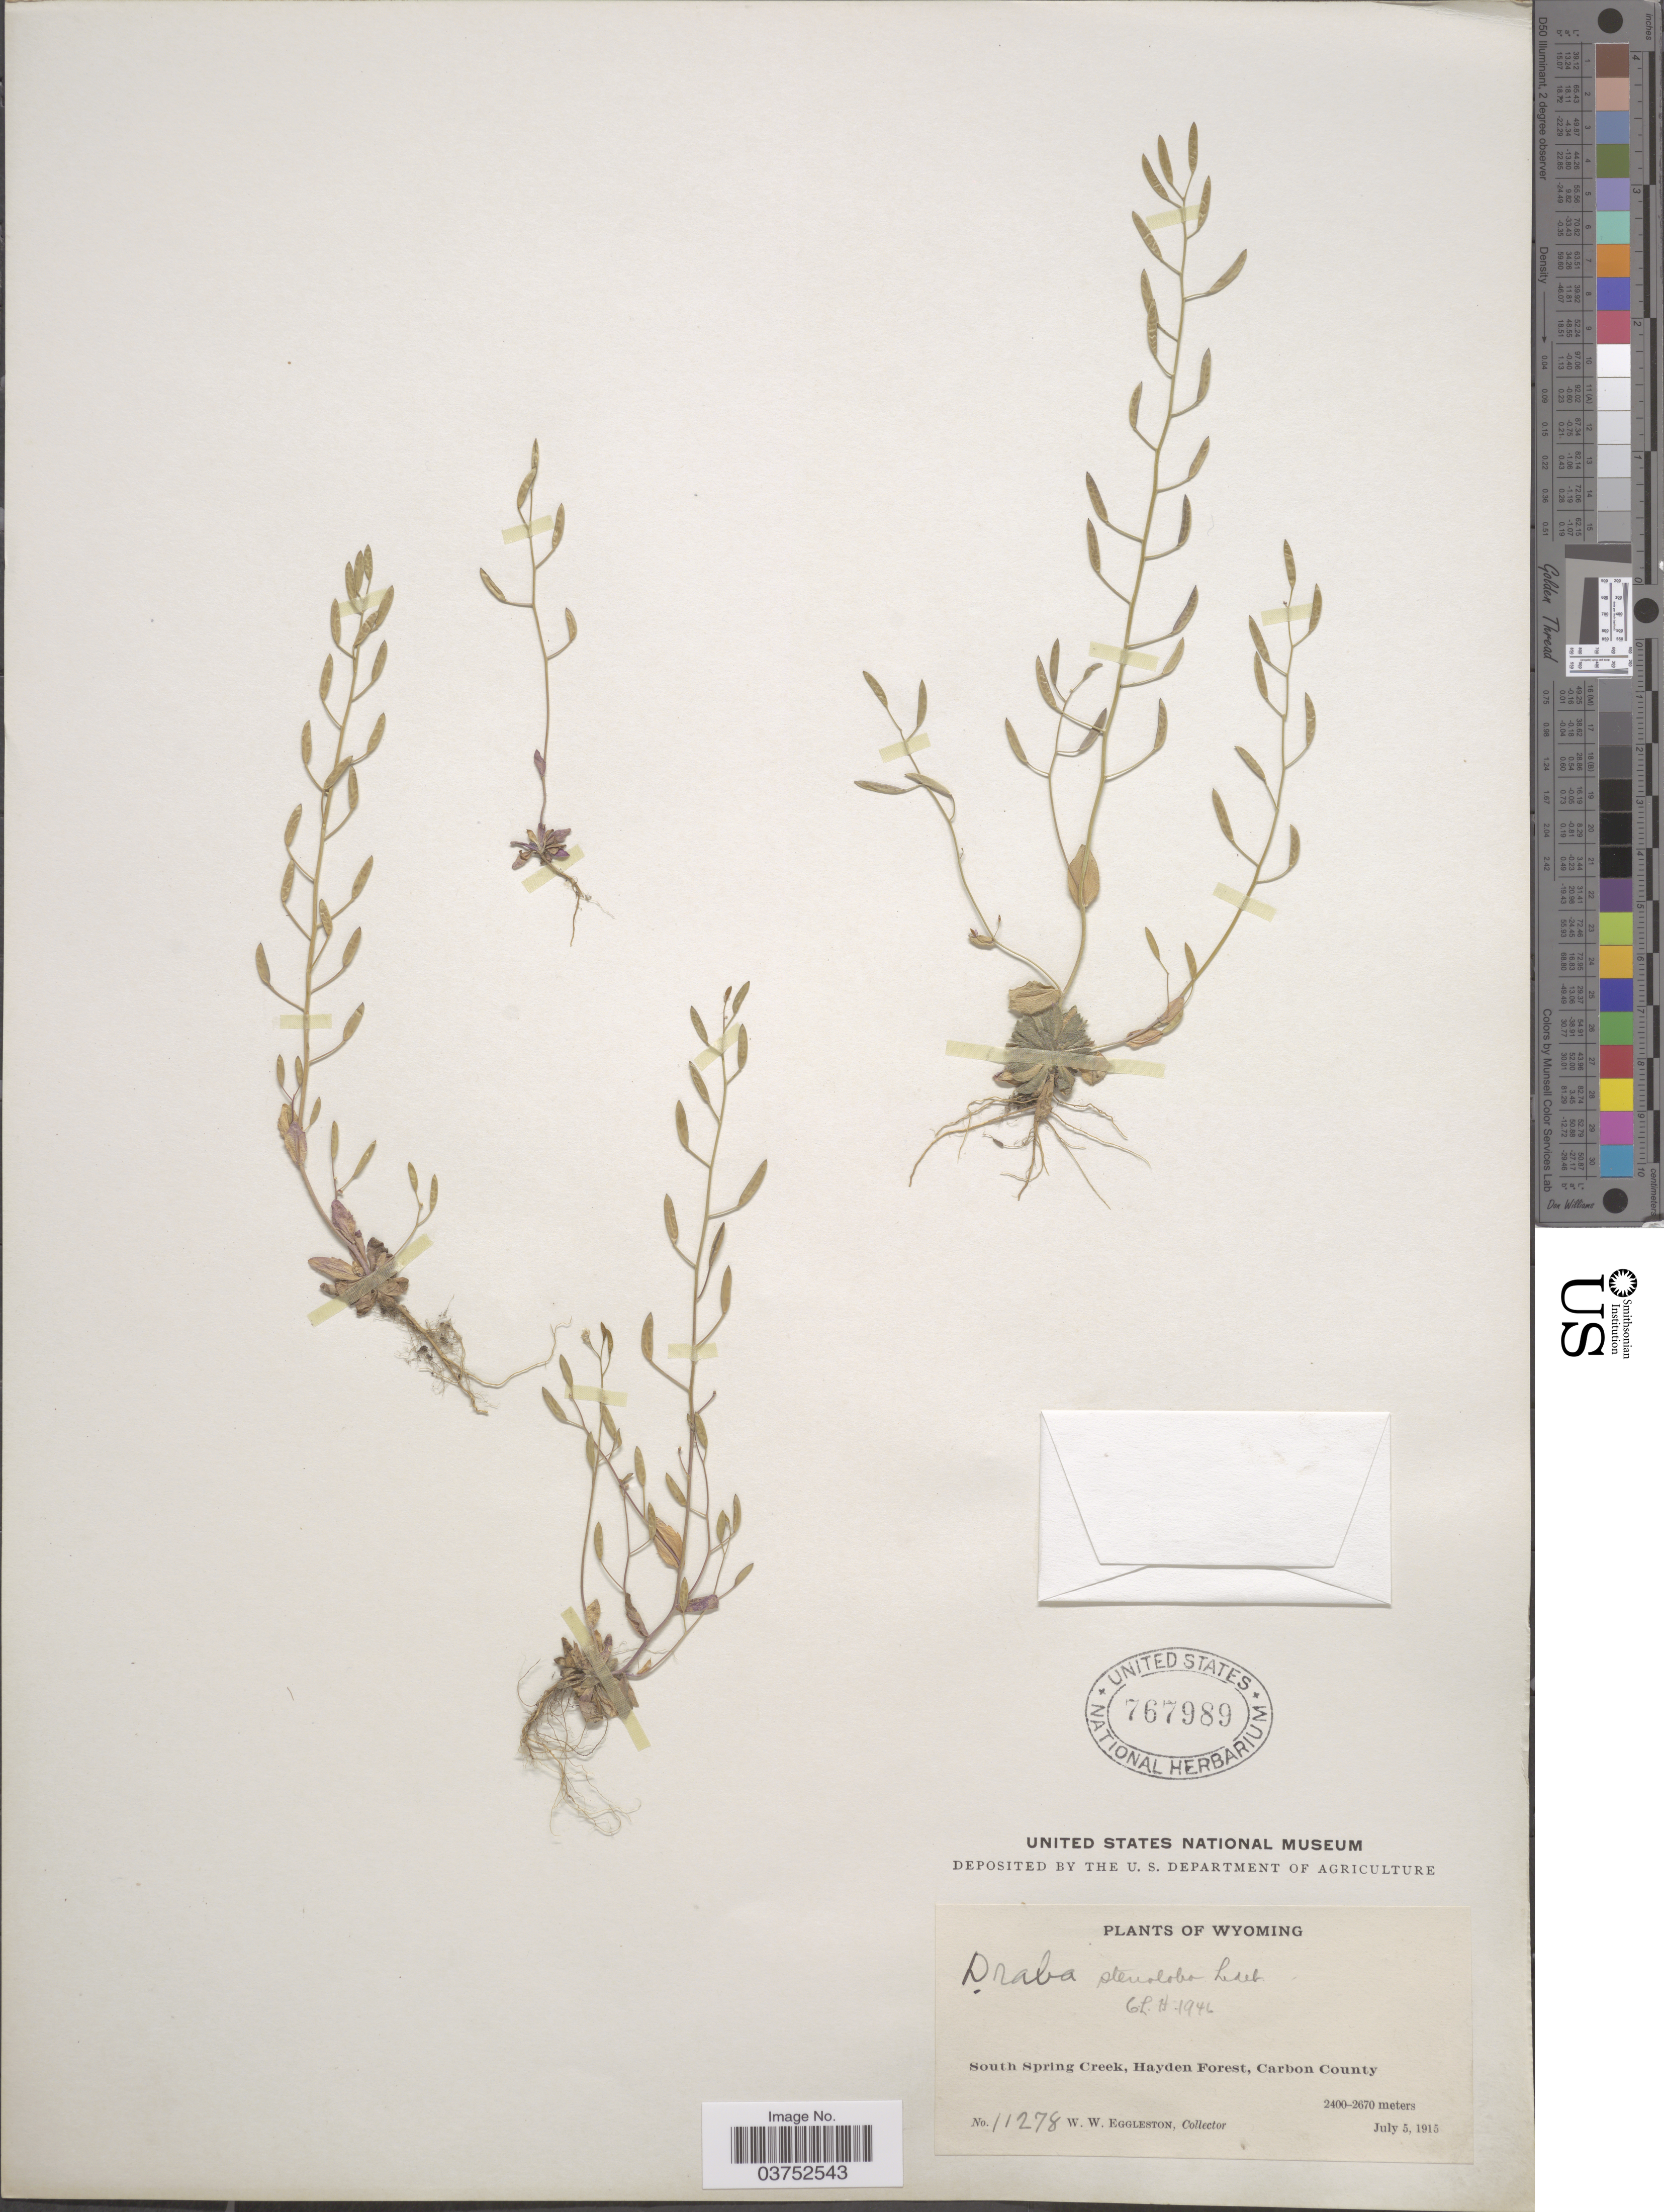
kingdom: Plantae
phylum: Tracheophyta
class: Magnoliopsida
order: Brassicales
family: Brassicaceae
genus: Draba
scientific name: Draba stenoloba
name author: Ledeb.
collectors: W. W. Eggleston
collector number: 11278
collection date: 1915-07-05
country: United States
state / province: Wyoming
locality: South Spring Creek, Hayden Forest, Carbon County.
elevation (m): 2400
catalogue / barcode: US 767989